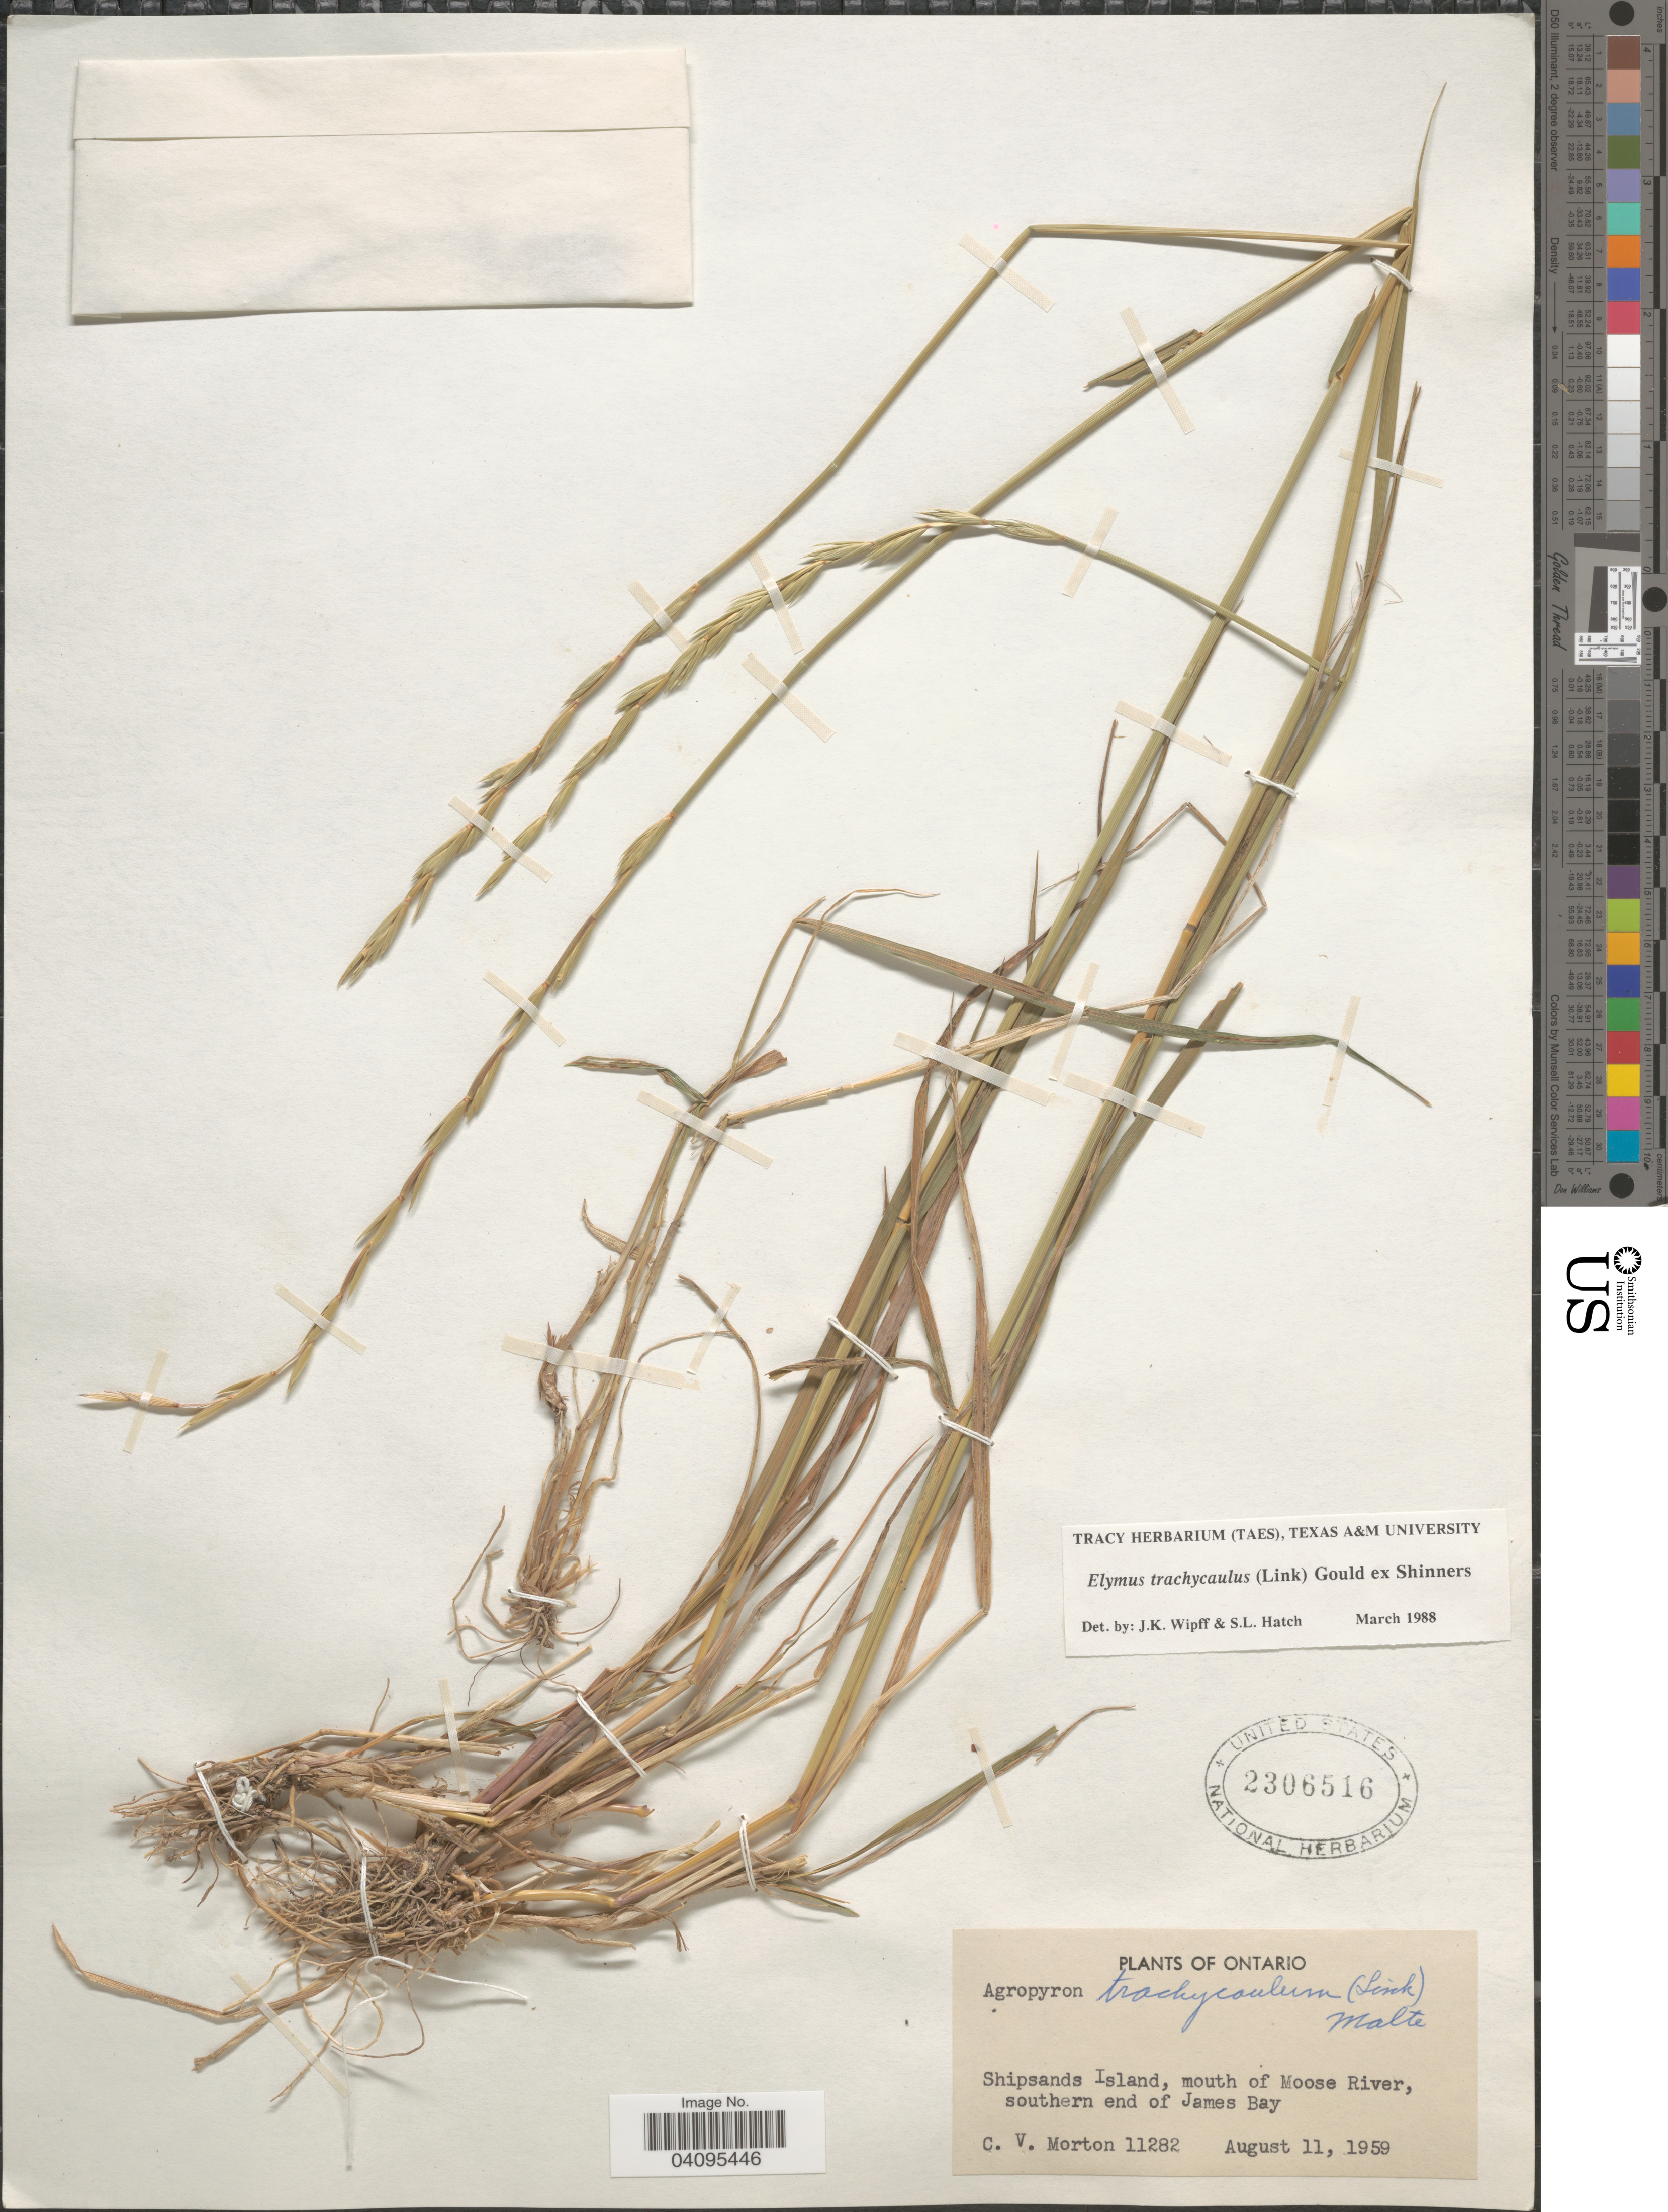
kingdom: Plantae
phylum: Tracheophyta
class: Liliopsida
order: Poales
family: Poaceae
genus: Elymus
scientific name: Elymus trachycaulus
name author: (Link) Gould ex Shinners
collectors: C. V. Morton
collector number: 11282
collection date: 1959-08-11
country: Canada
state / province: Ontario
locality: Shipsands Island, mouth of Moose River, southern end of James Bay.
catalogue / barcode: US 2306516